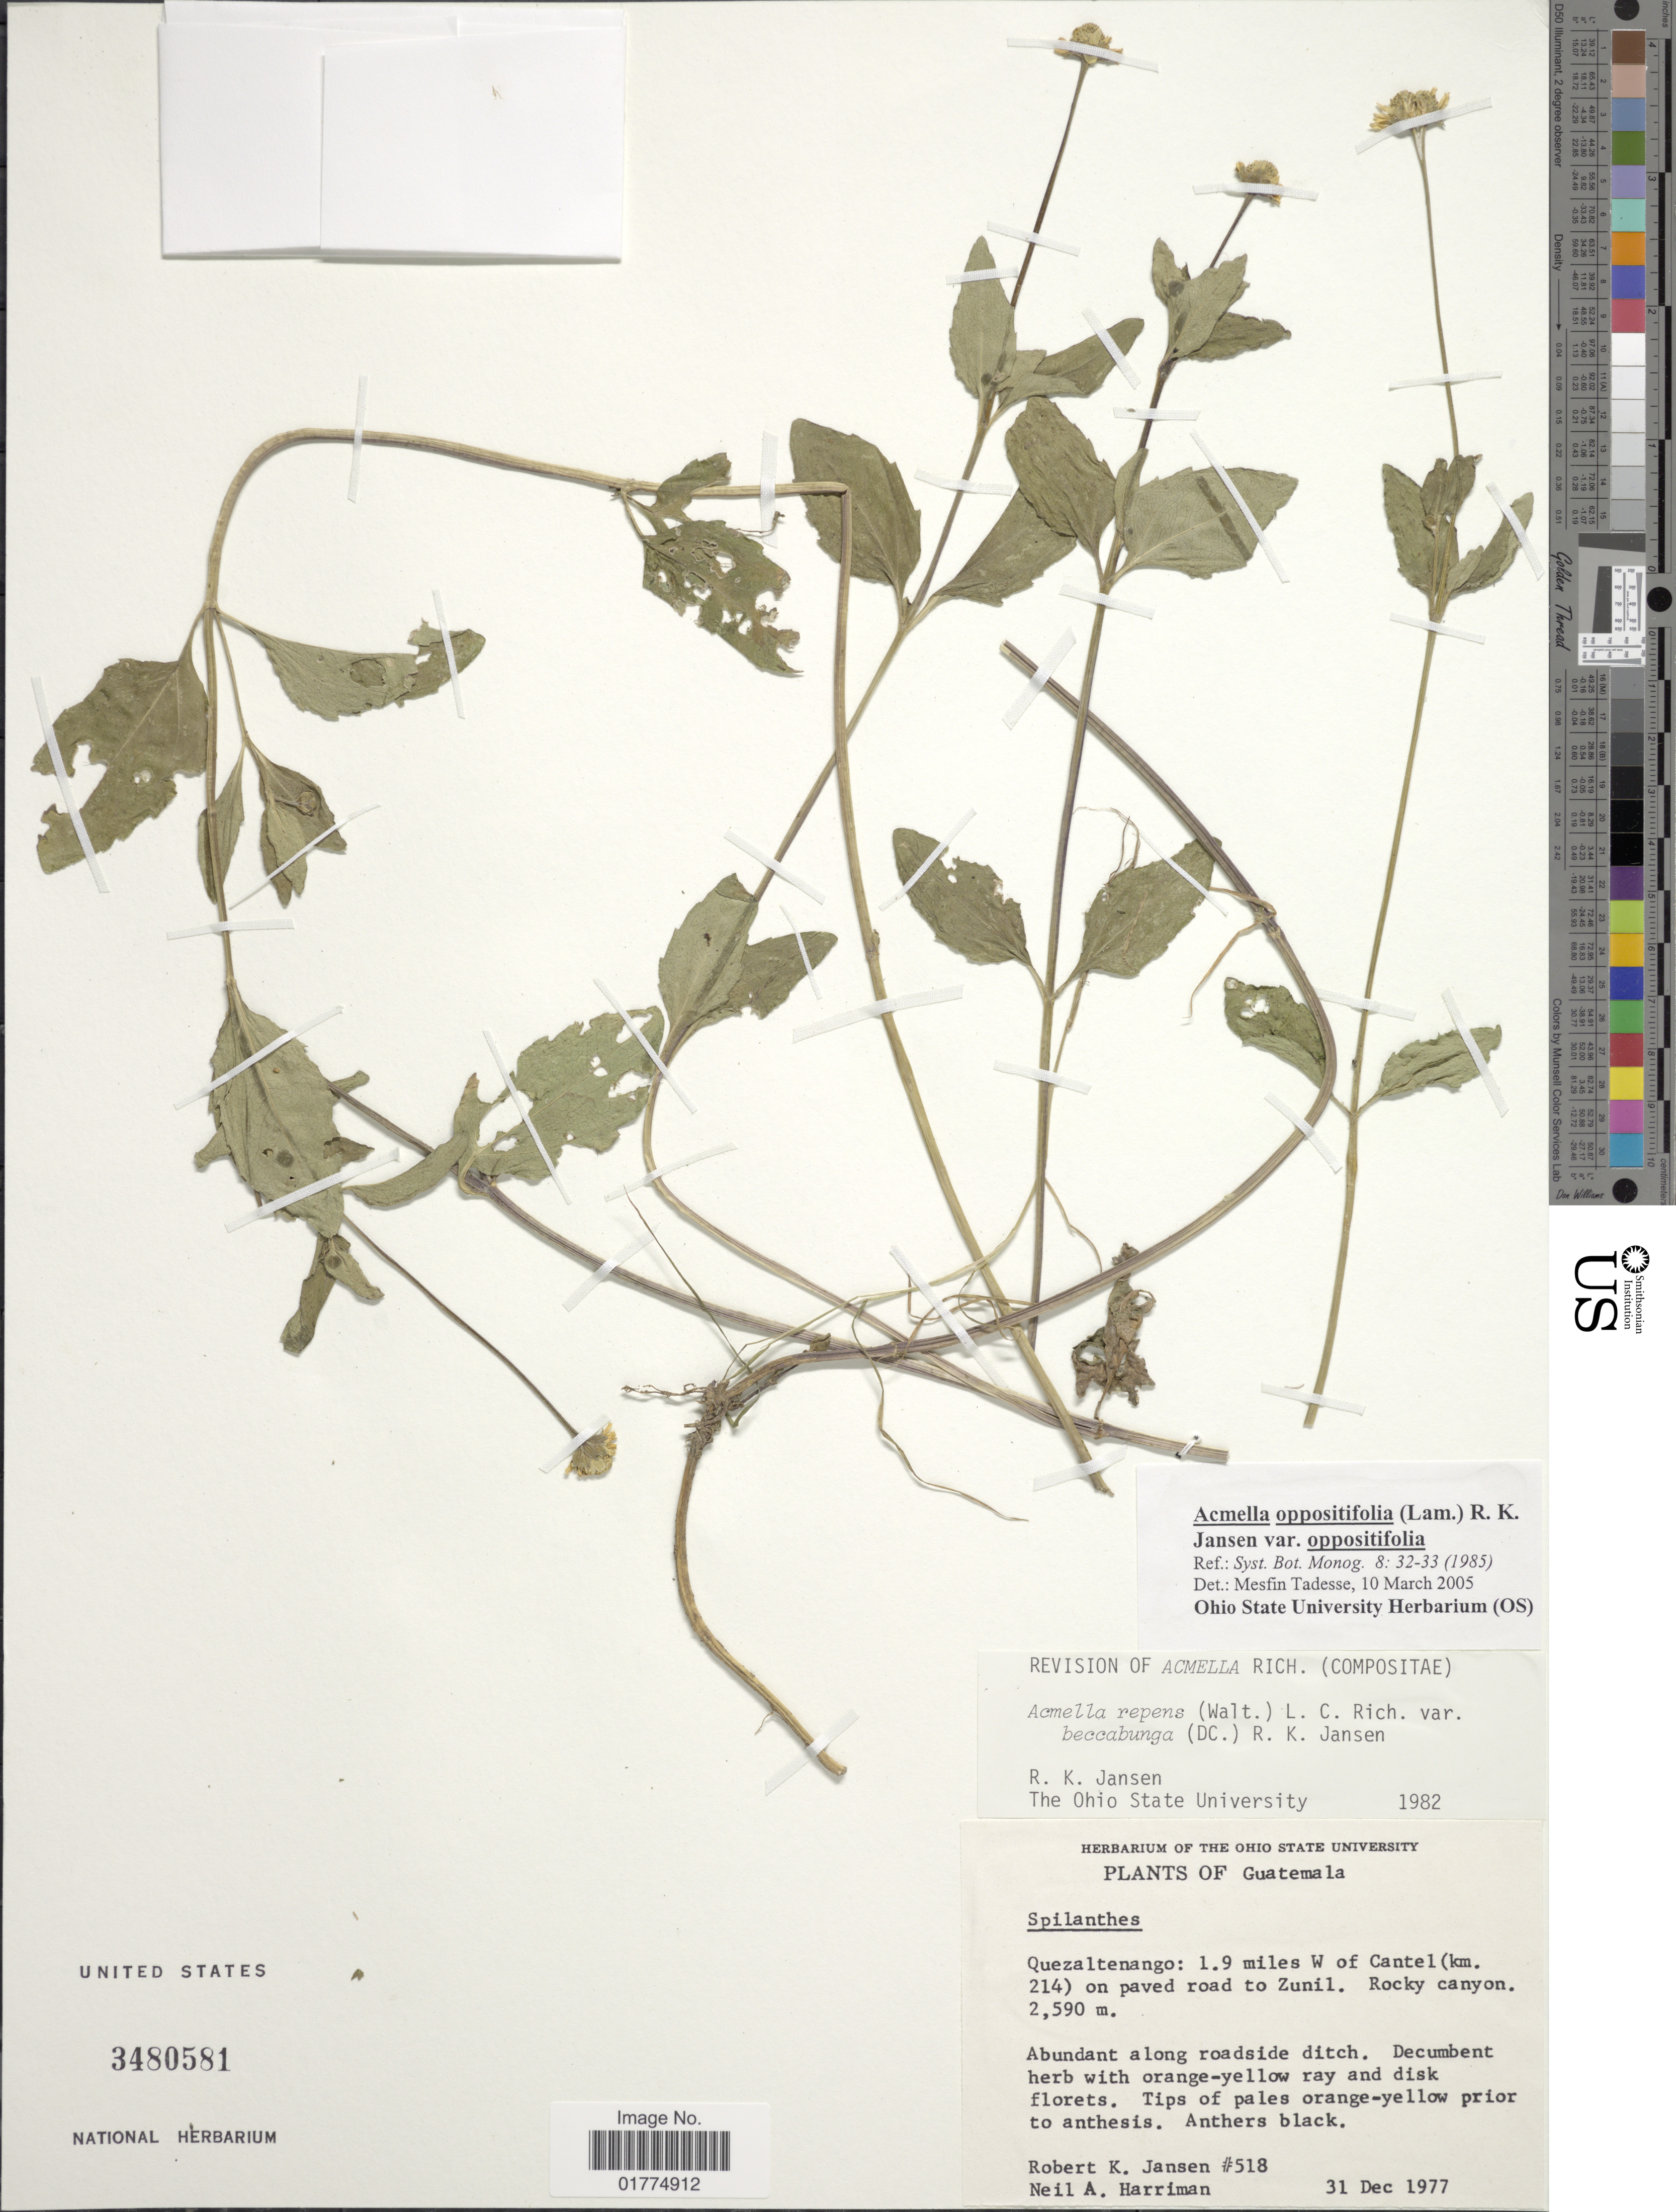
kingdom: Plantae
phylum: Tracheophyta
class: Magnoliopsida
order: Asterales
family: Asteraceae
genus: Acmella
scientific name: Acmella repens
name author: (Walter) Rich.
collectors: R. K. Jansen & N. A. Harriman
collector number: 518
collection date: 1977-12-31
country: Guatemala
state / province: Quetzaltenango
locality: Quezaltenango: 1.9 miles W of Cantel (km. 214) on paved road to Zunil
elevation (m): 2590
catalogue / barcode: US 3480581